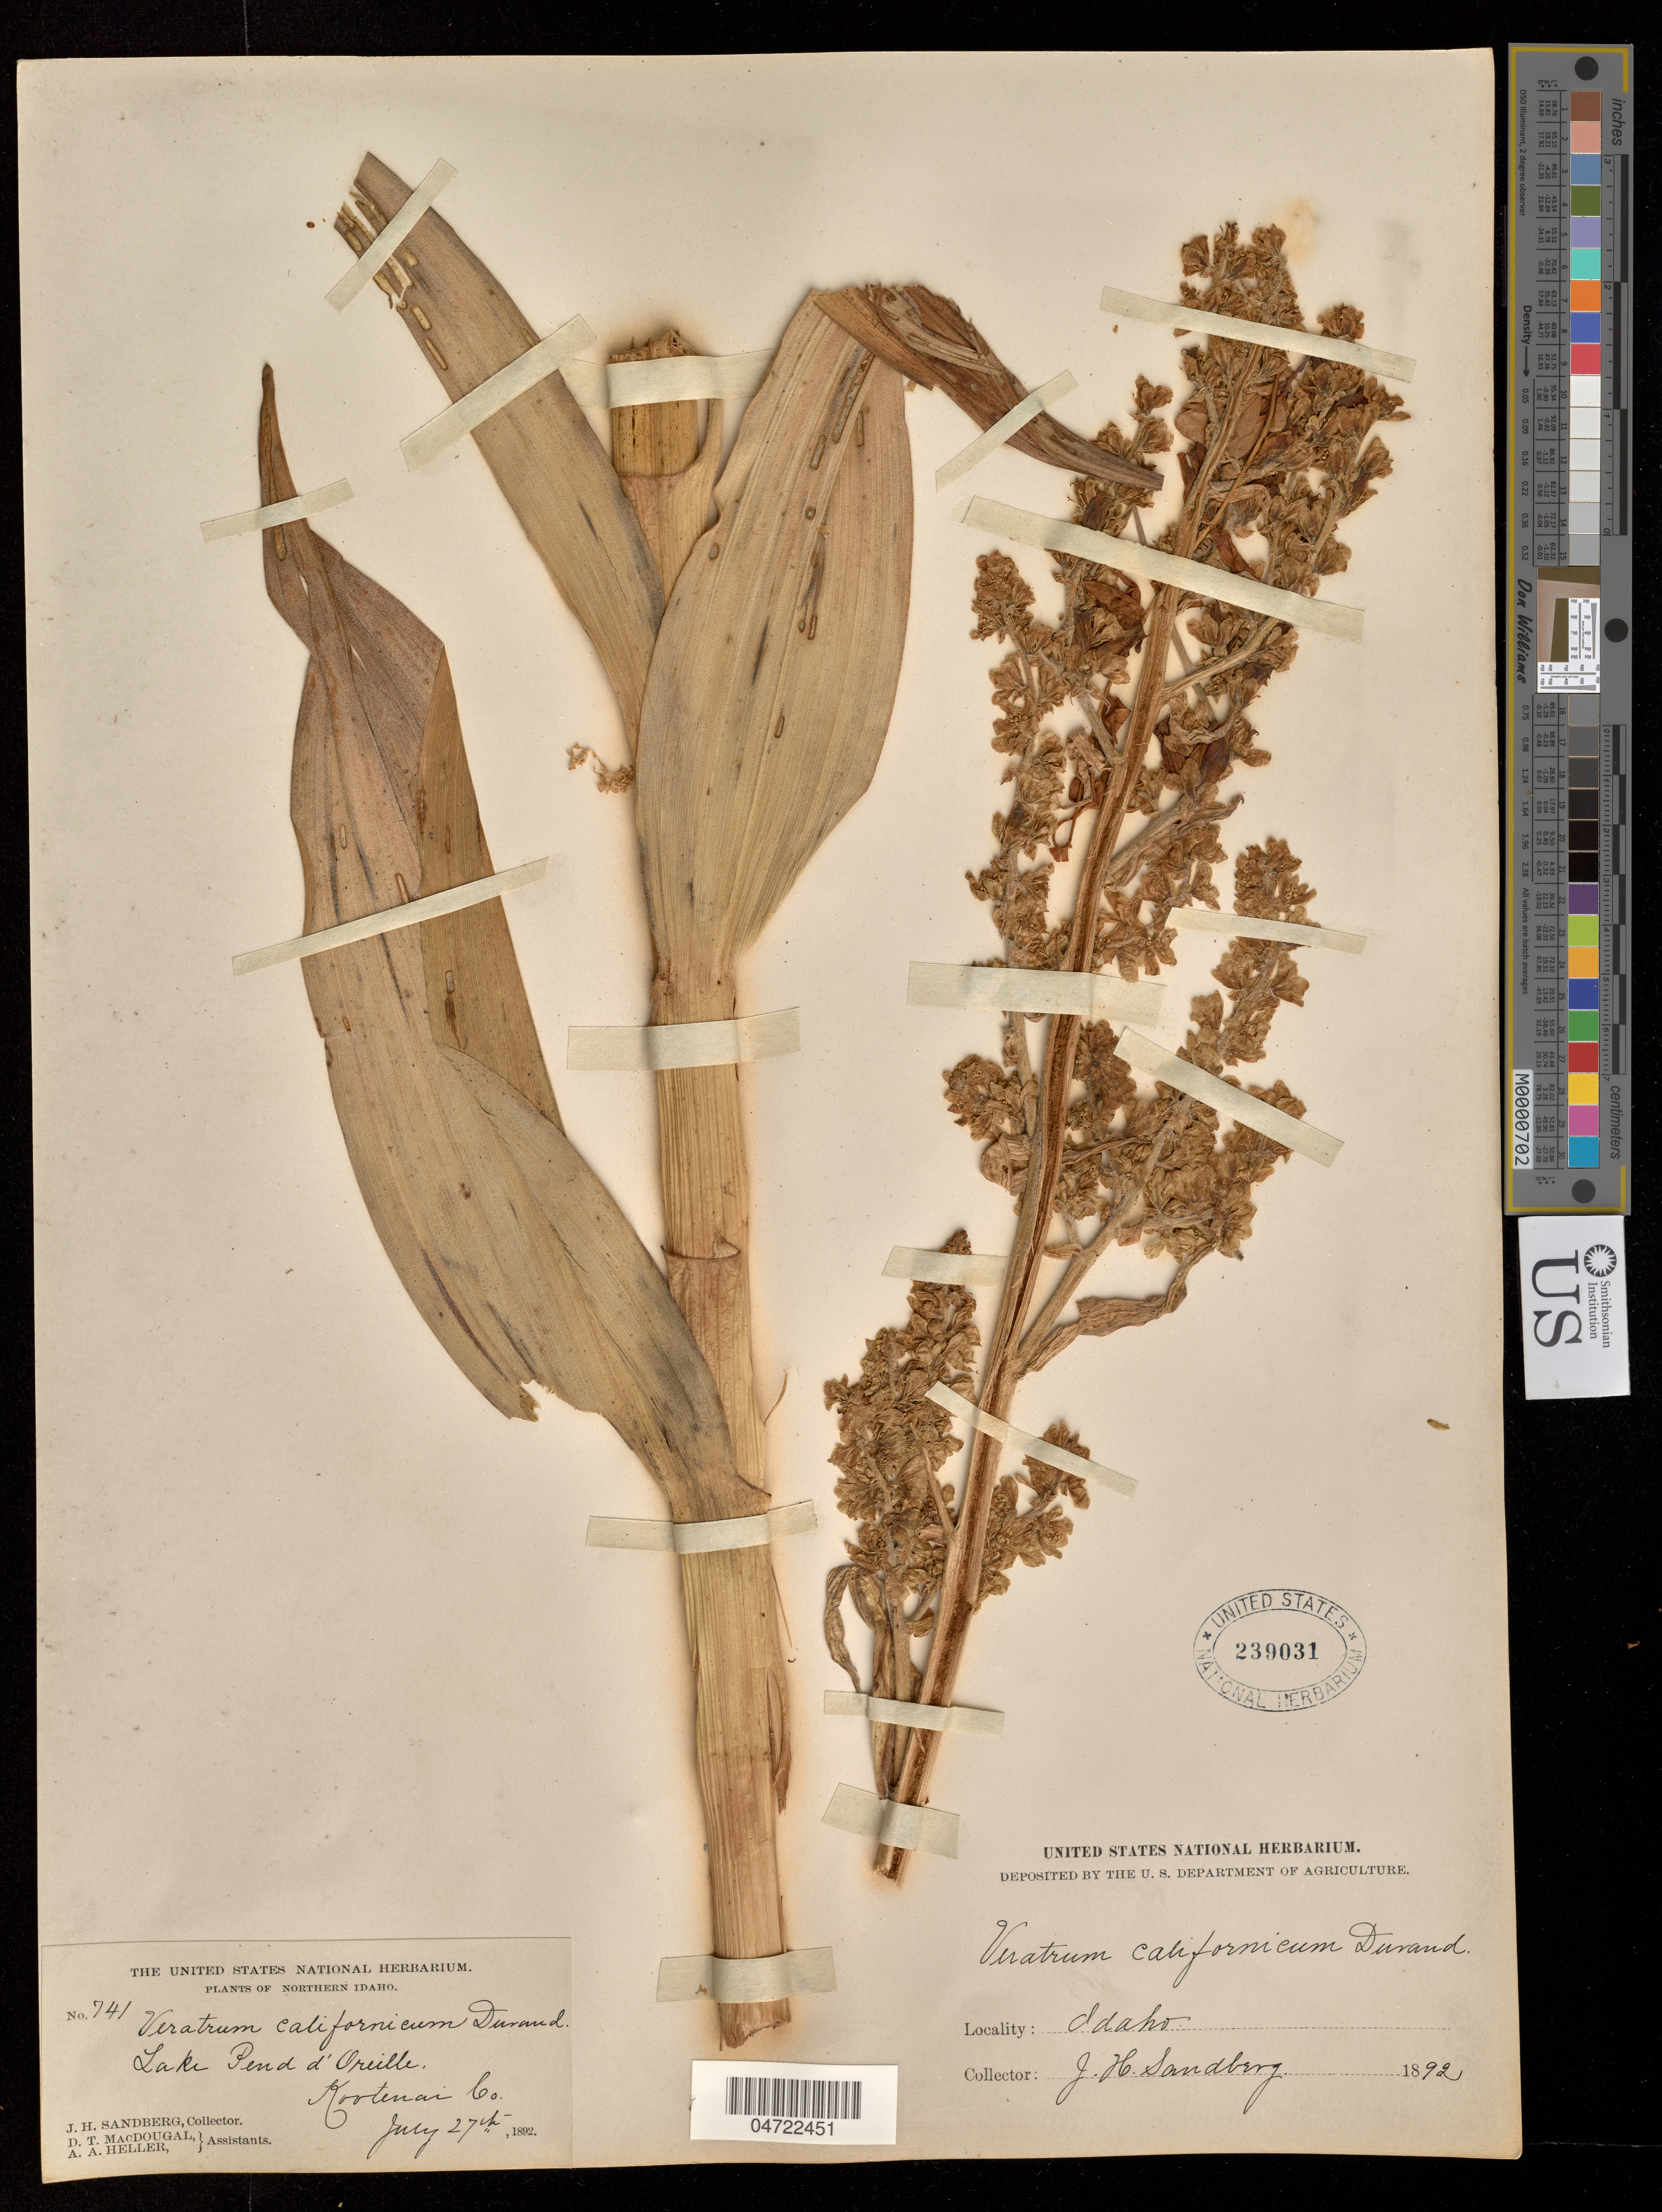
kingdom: Plantae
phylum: Tracheophyta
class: Liliopsida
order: Liliales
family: Melanthiaceae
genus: Veratrum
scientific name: Veratrum californicum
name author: Durand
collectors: J. H. Sandberg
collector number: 741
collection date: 1892-07-27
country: United States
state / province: Idaho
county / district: Kootenai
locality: Valley of Lake Pend d'Oreille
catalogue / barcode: US 239031